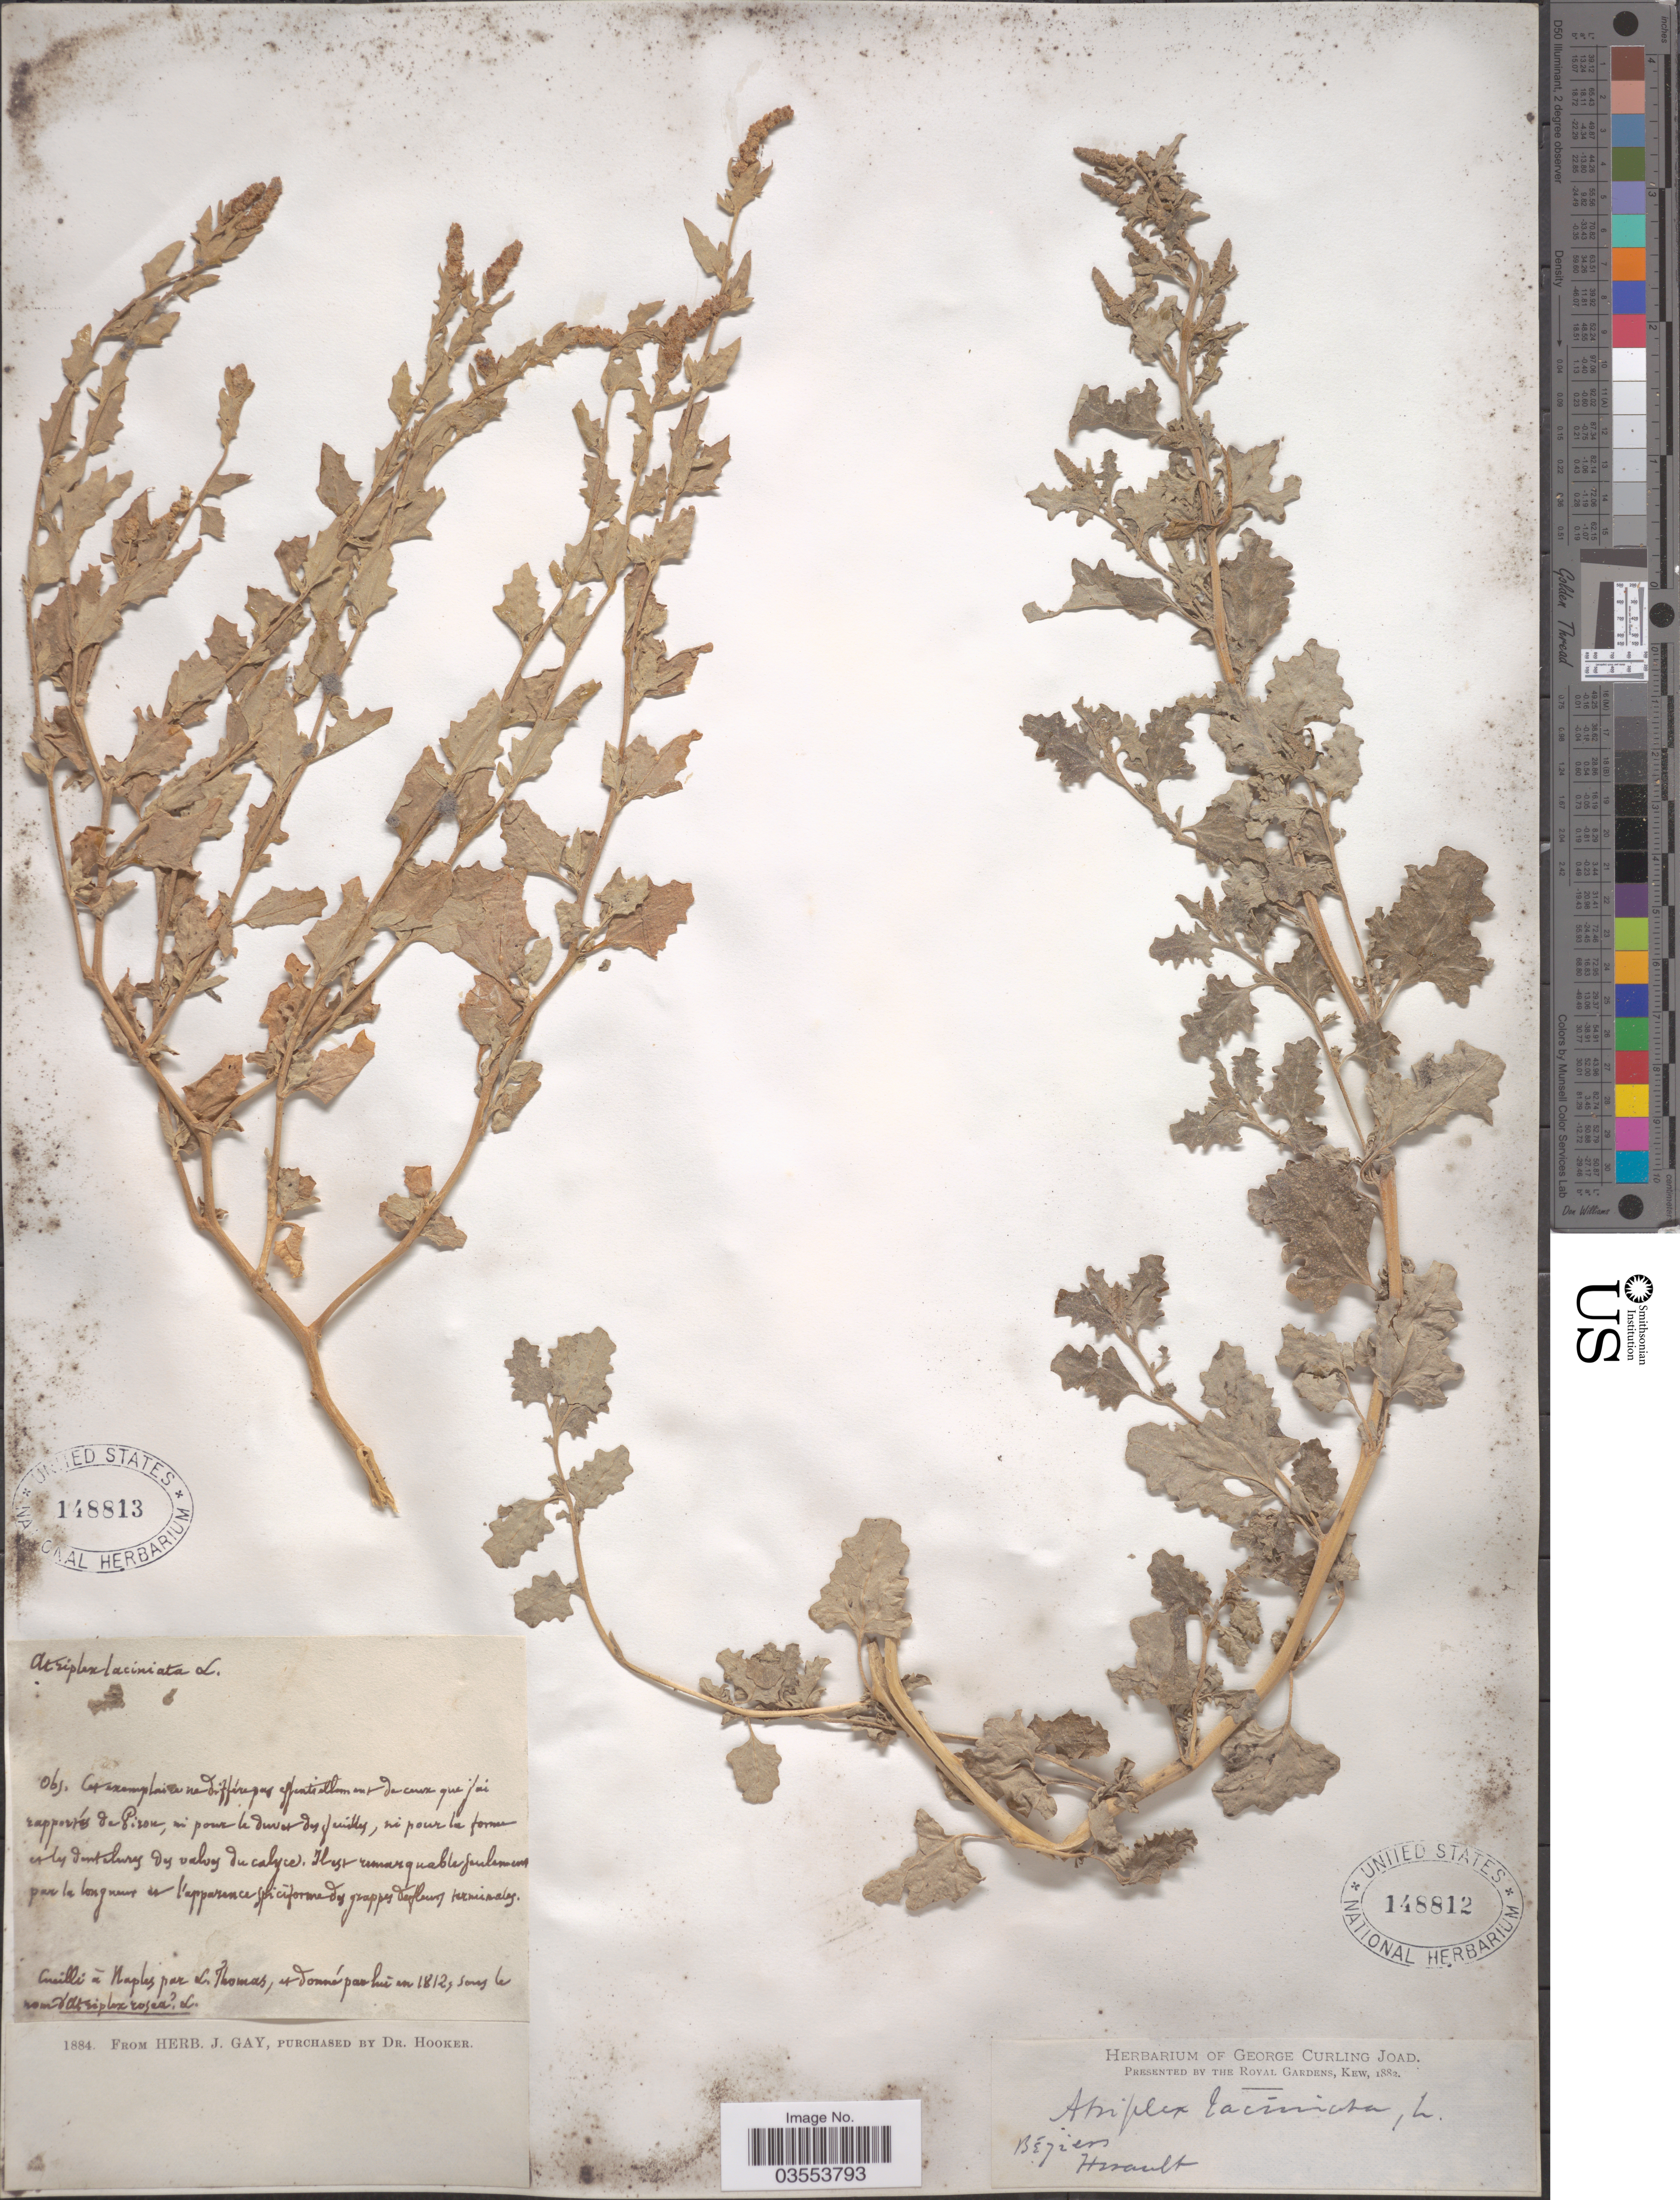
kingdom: Plantae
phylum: Tracheophyta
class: Magnoliopsida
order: Caryophyllales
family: Amaranthaceae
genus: Atriplex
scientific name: Atriplex laciniata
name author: L.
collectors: ex herb. George Curling Joad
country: France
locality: Béziers. Herault.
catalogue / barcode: US 148812-2